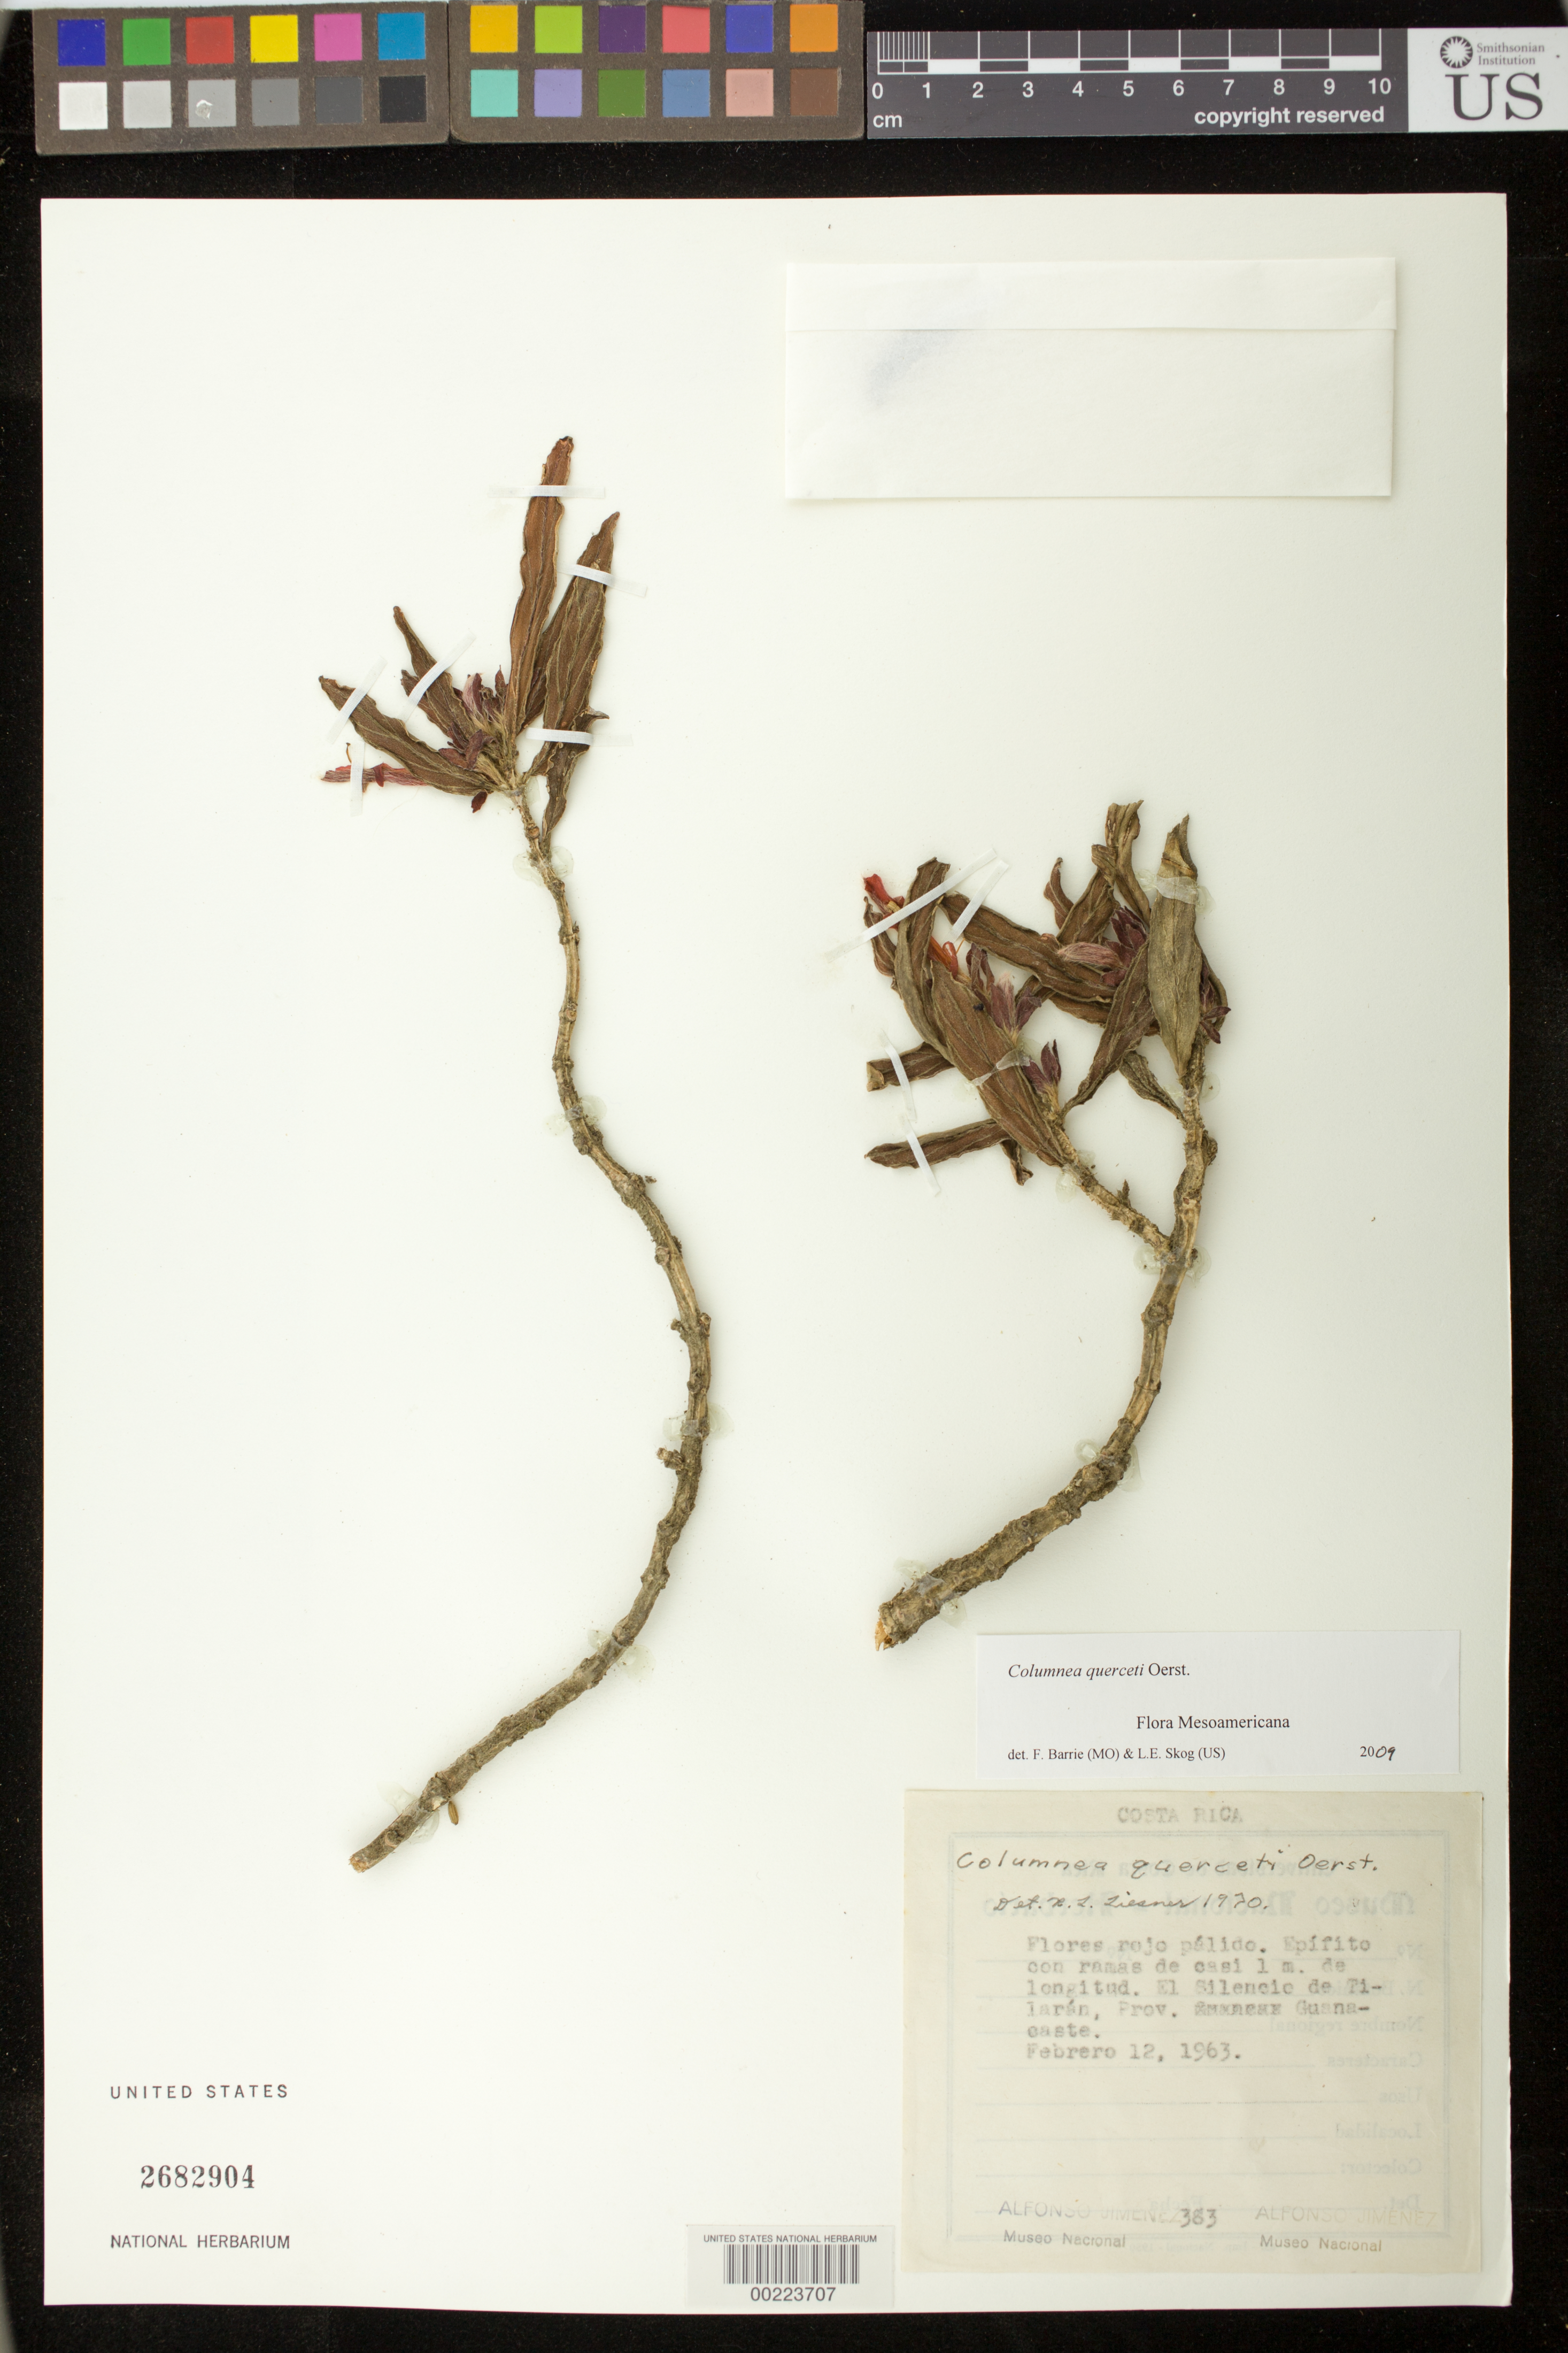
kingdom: Plantae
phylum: Tracheophyta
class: Magnoliopsida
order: Lamiales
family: Gesneriaceae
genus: Columnea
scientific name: Columnea querceti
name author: Oerst.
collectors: A. Jiménez M.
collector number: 383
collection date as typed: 12 Feb 1963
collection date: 1963-02-12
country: Costa Rica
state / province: Guanacaste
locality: El Silencio de Tilaran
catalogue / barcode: US 2682904